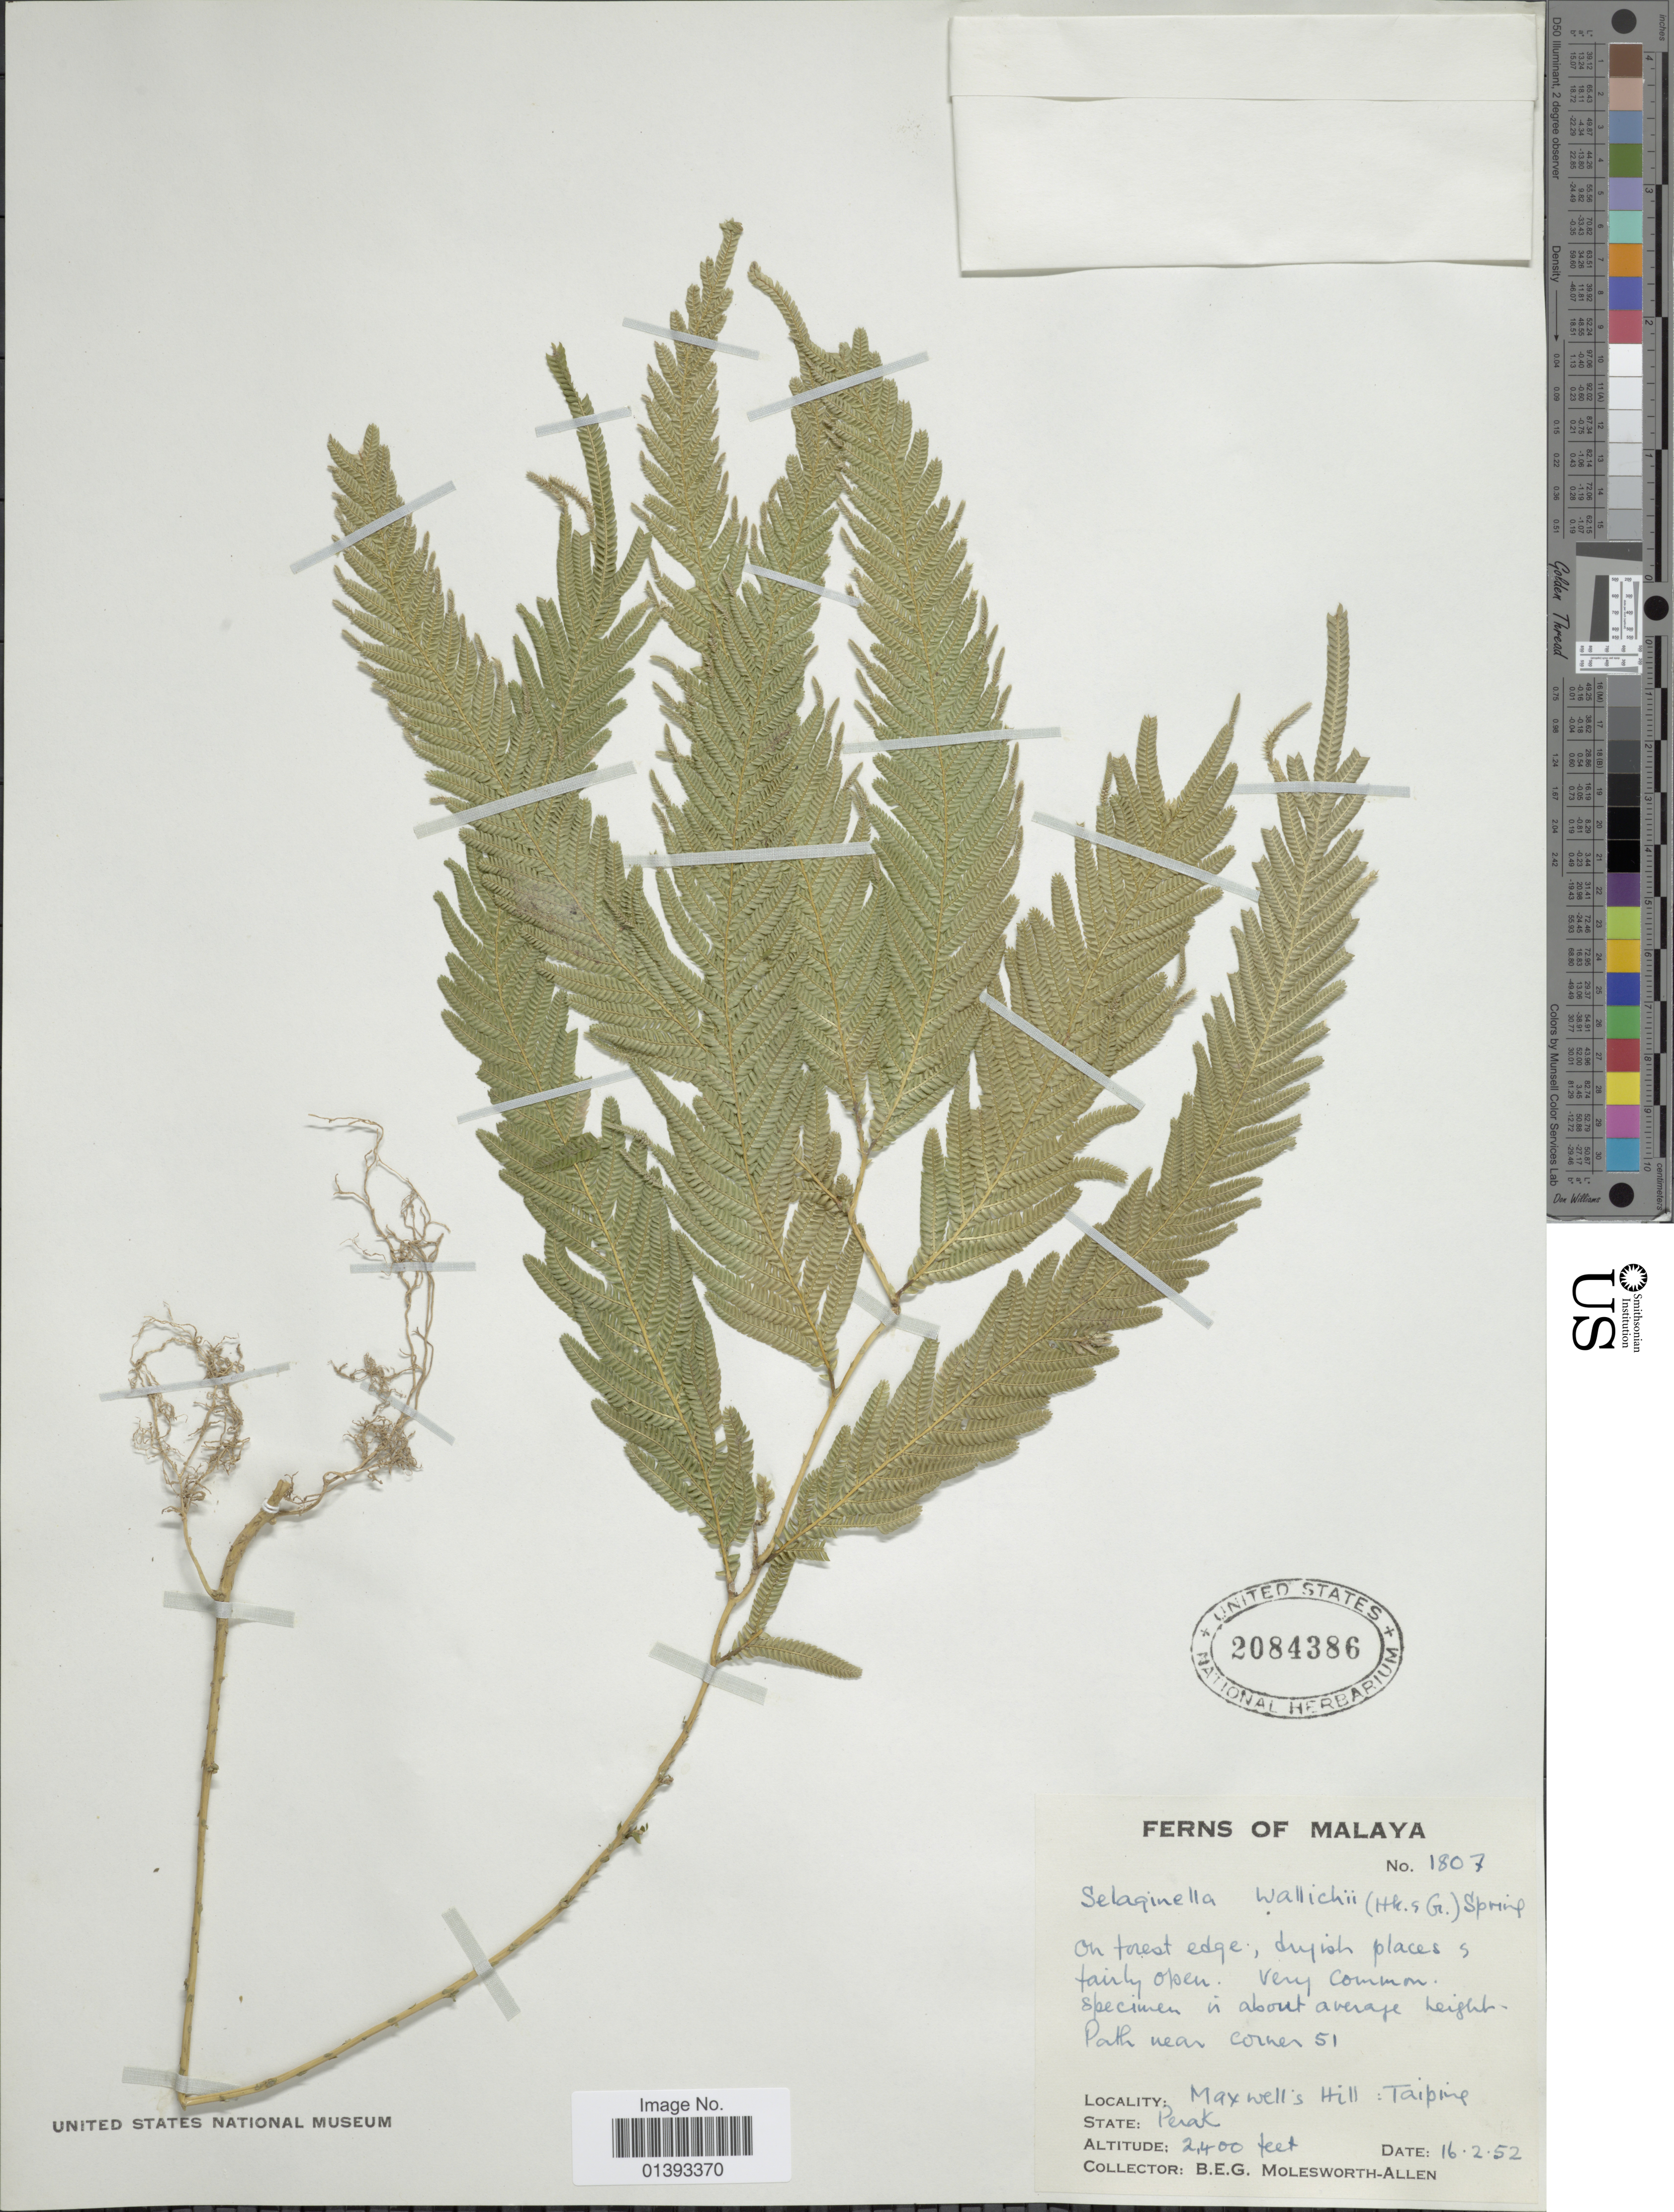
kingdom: Plantae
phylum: Tracheophyta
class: Lycopodiopsida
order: Selaginellales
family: Selaginellaceae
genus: Selaginella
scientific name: Selaginella wallichii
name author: (Hook. & Grev.) Spring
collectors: B. E. G. Molesworth-Allen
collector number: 1807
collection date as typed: Transcribed d/m/y: 16/2/52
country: Malaysia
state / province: Perak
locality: Malaya, On forest edge, Maxwell's Hill: Taiping, State Perak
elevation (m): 732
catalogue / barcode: US 2084386